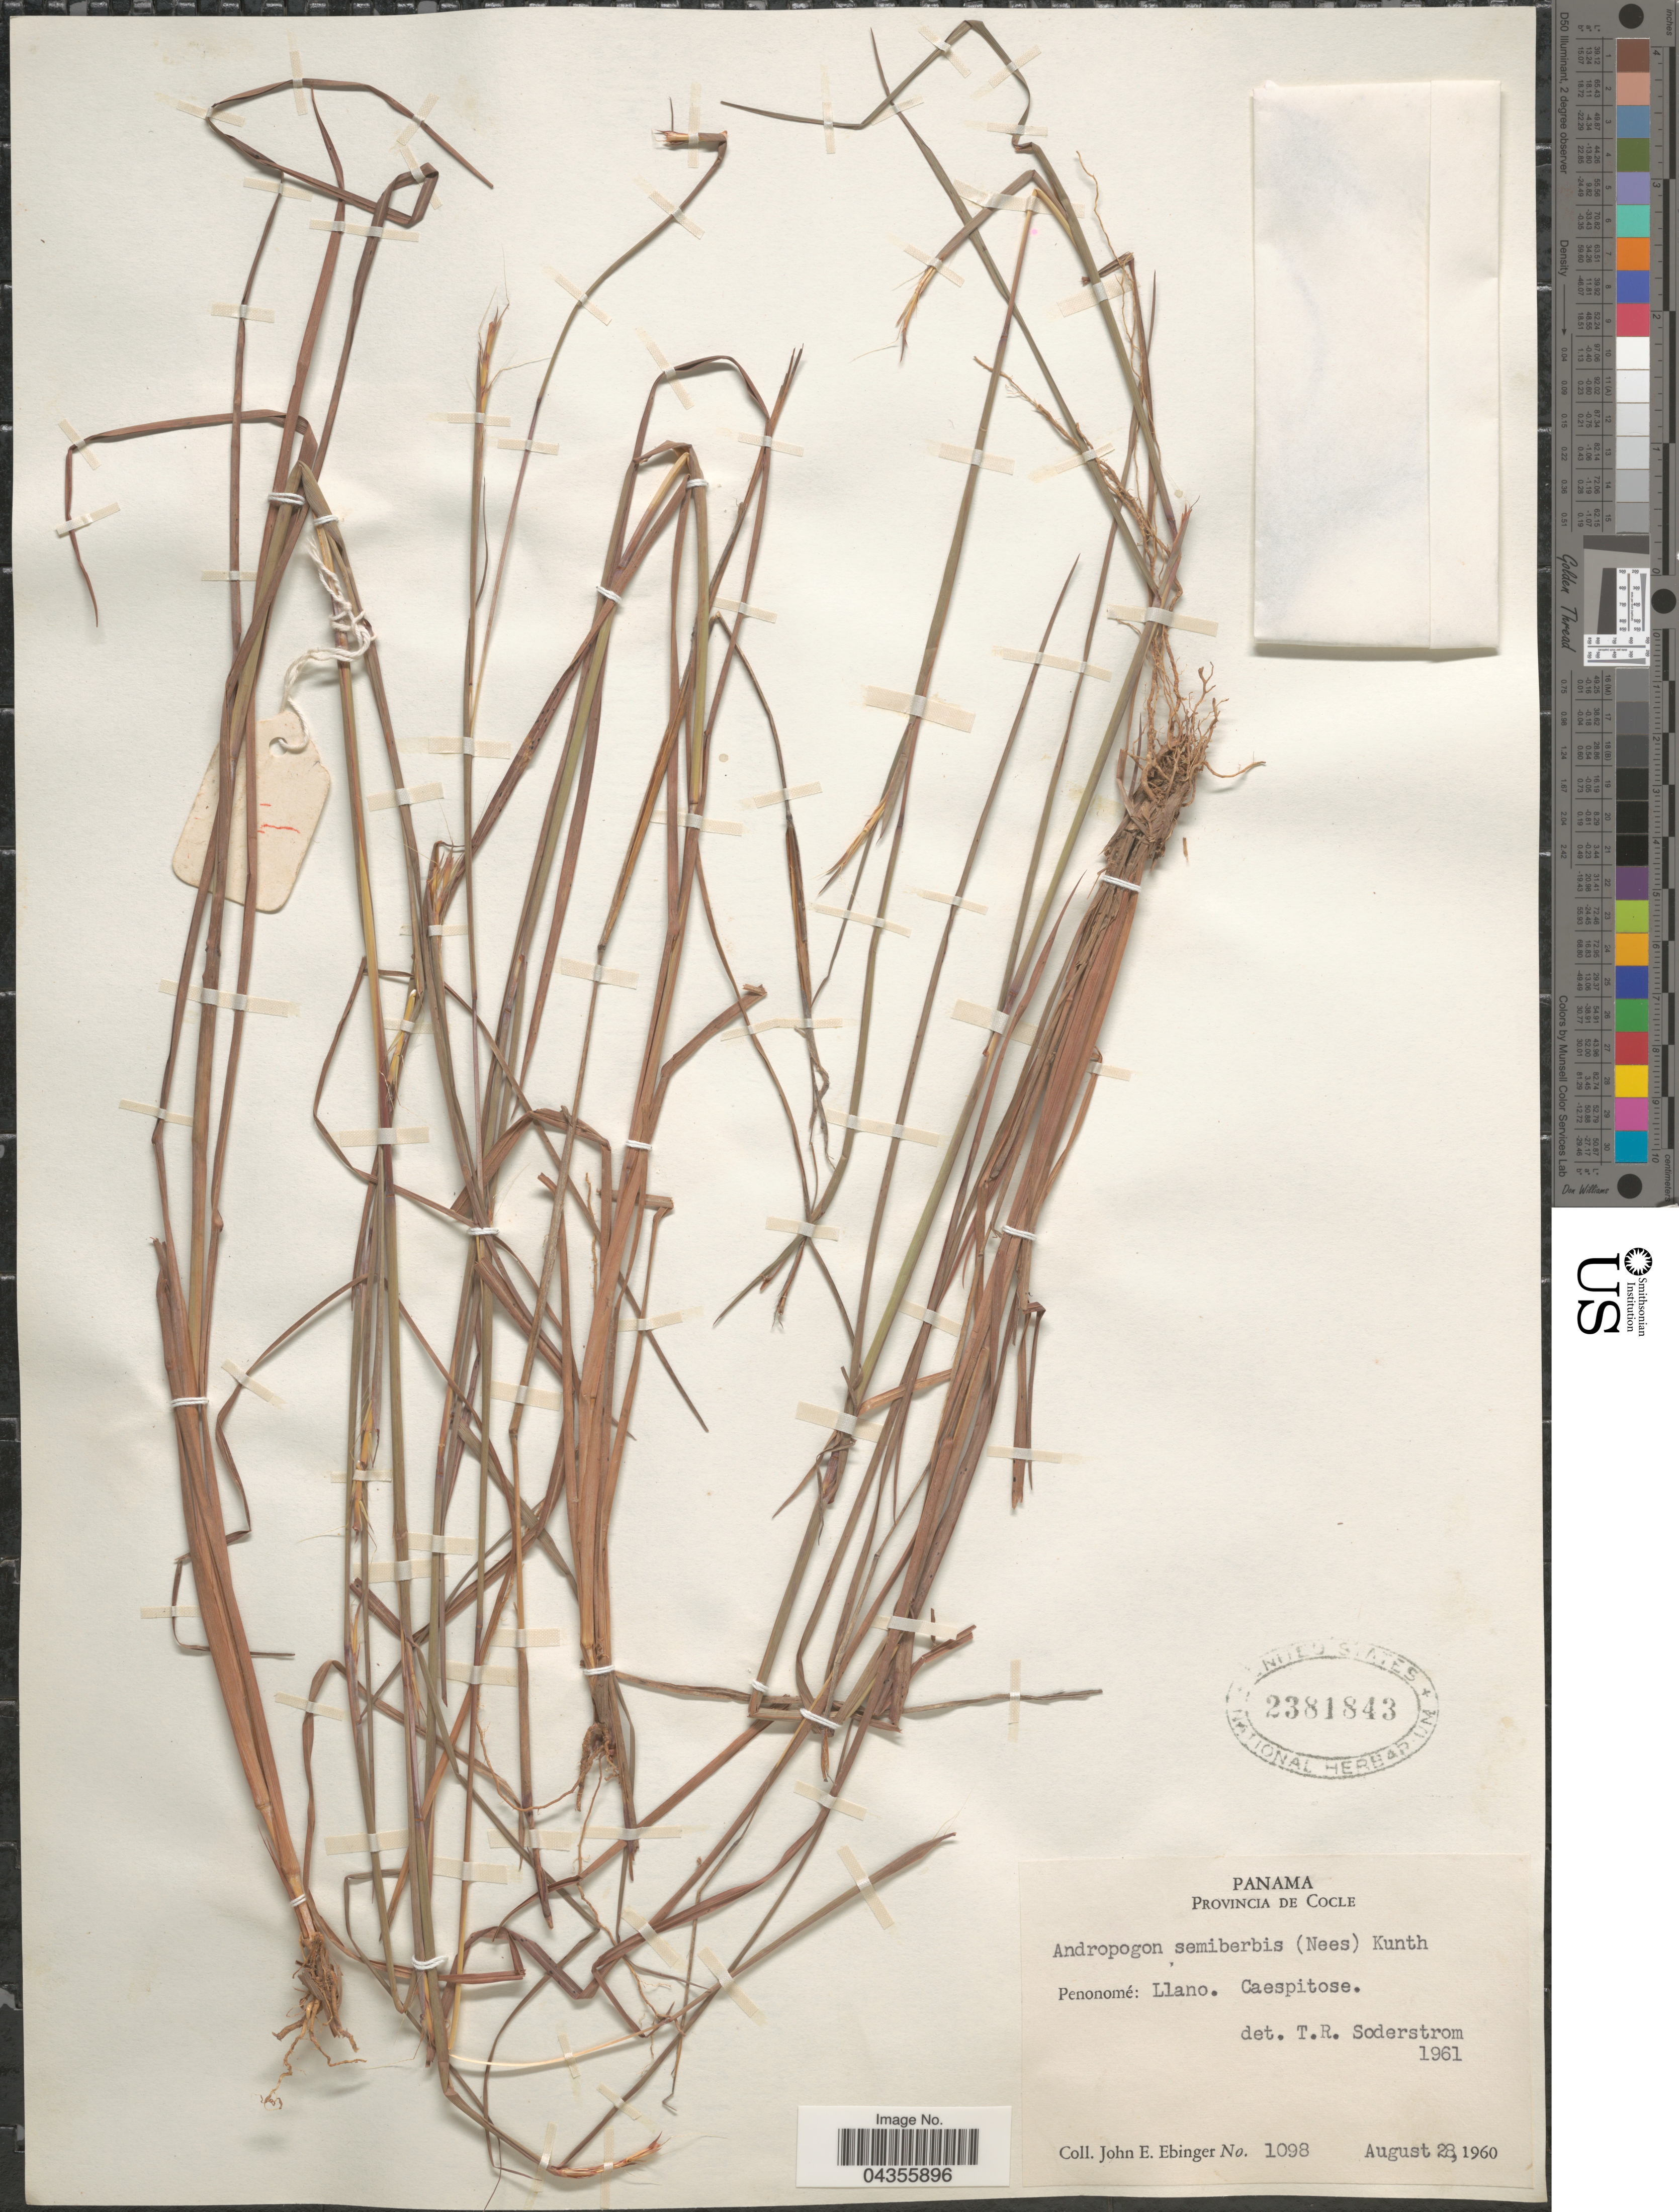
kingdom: Plantae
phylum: Tracheophyta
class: Liliopsida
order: Poales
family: Poaceae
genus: Schizachyrium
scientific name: Schizachyrium sanguineum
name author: (Retz.) Alston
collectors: J. Ebinger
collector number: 1098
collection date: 1960-08-28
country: Panama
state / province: Cocle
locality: Penonomé: Llano.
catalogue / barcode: US 2381843